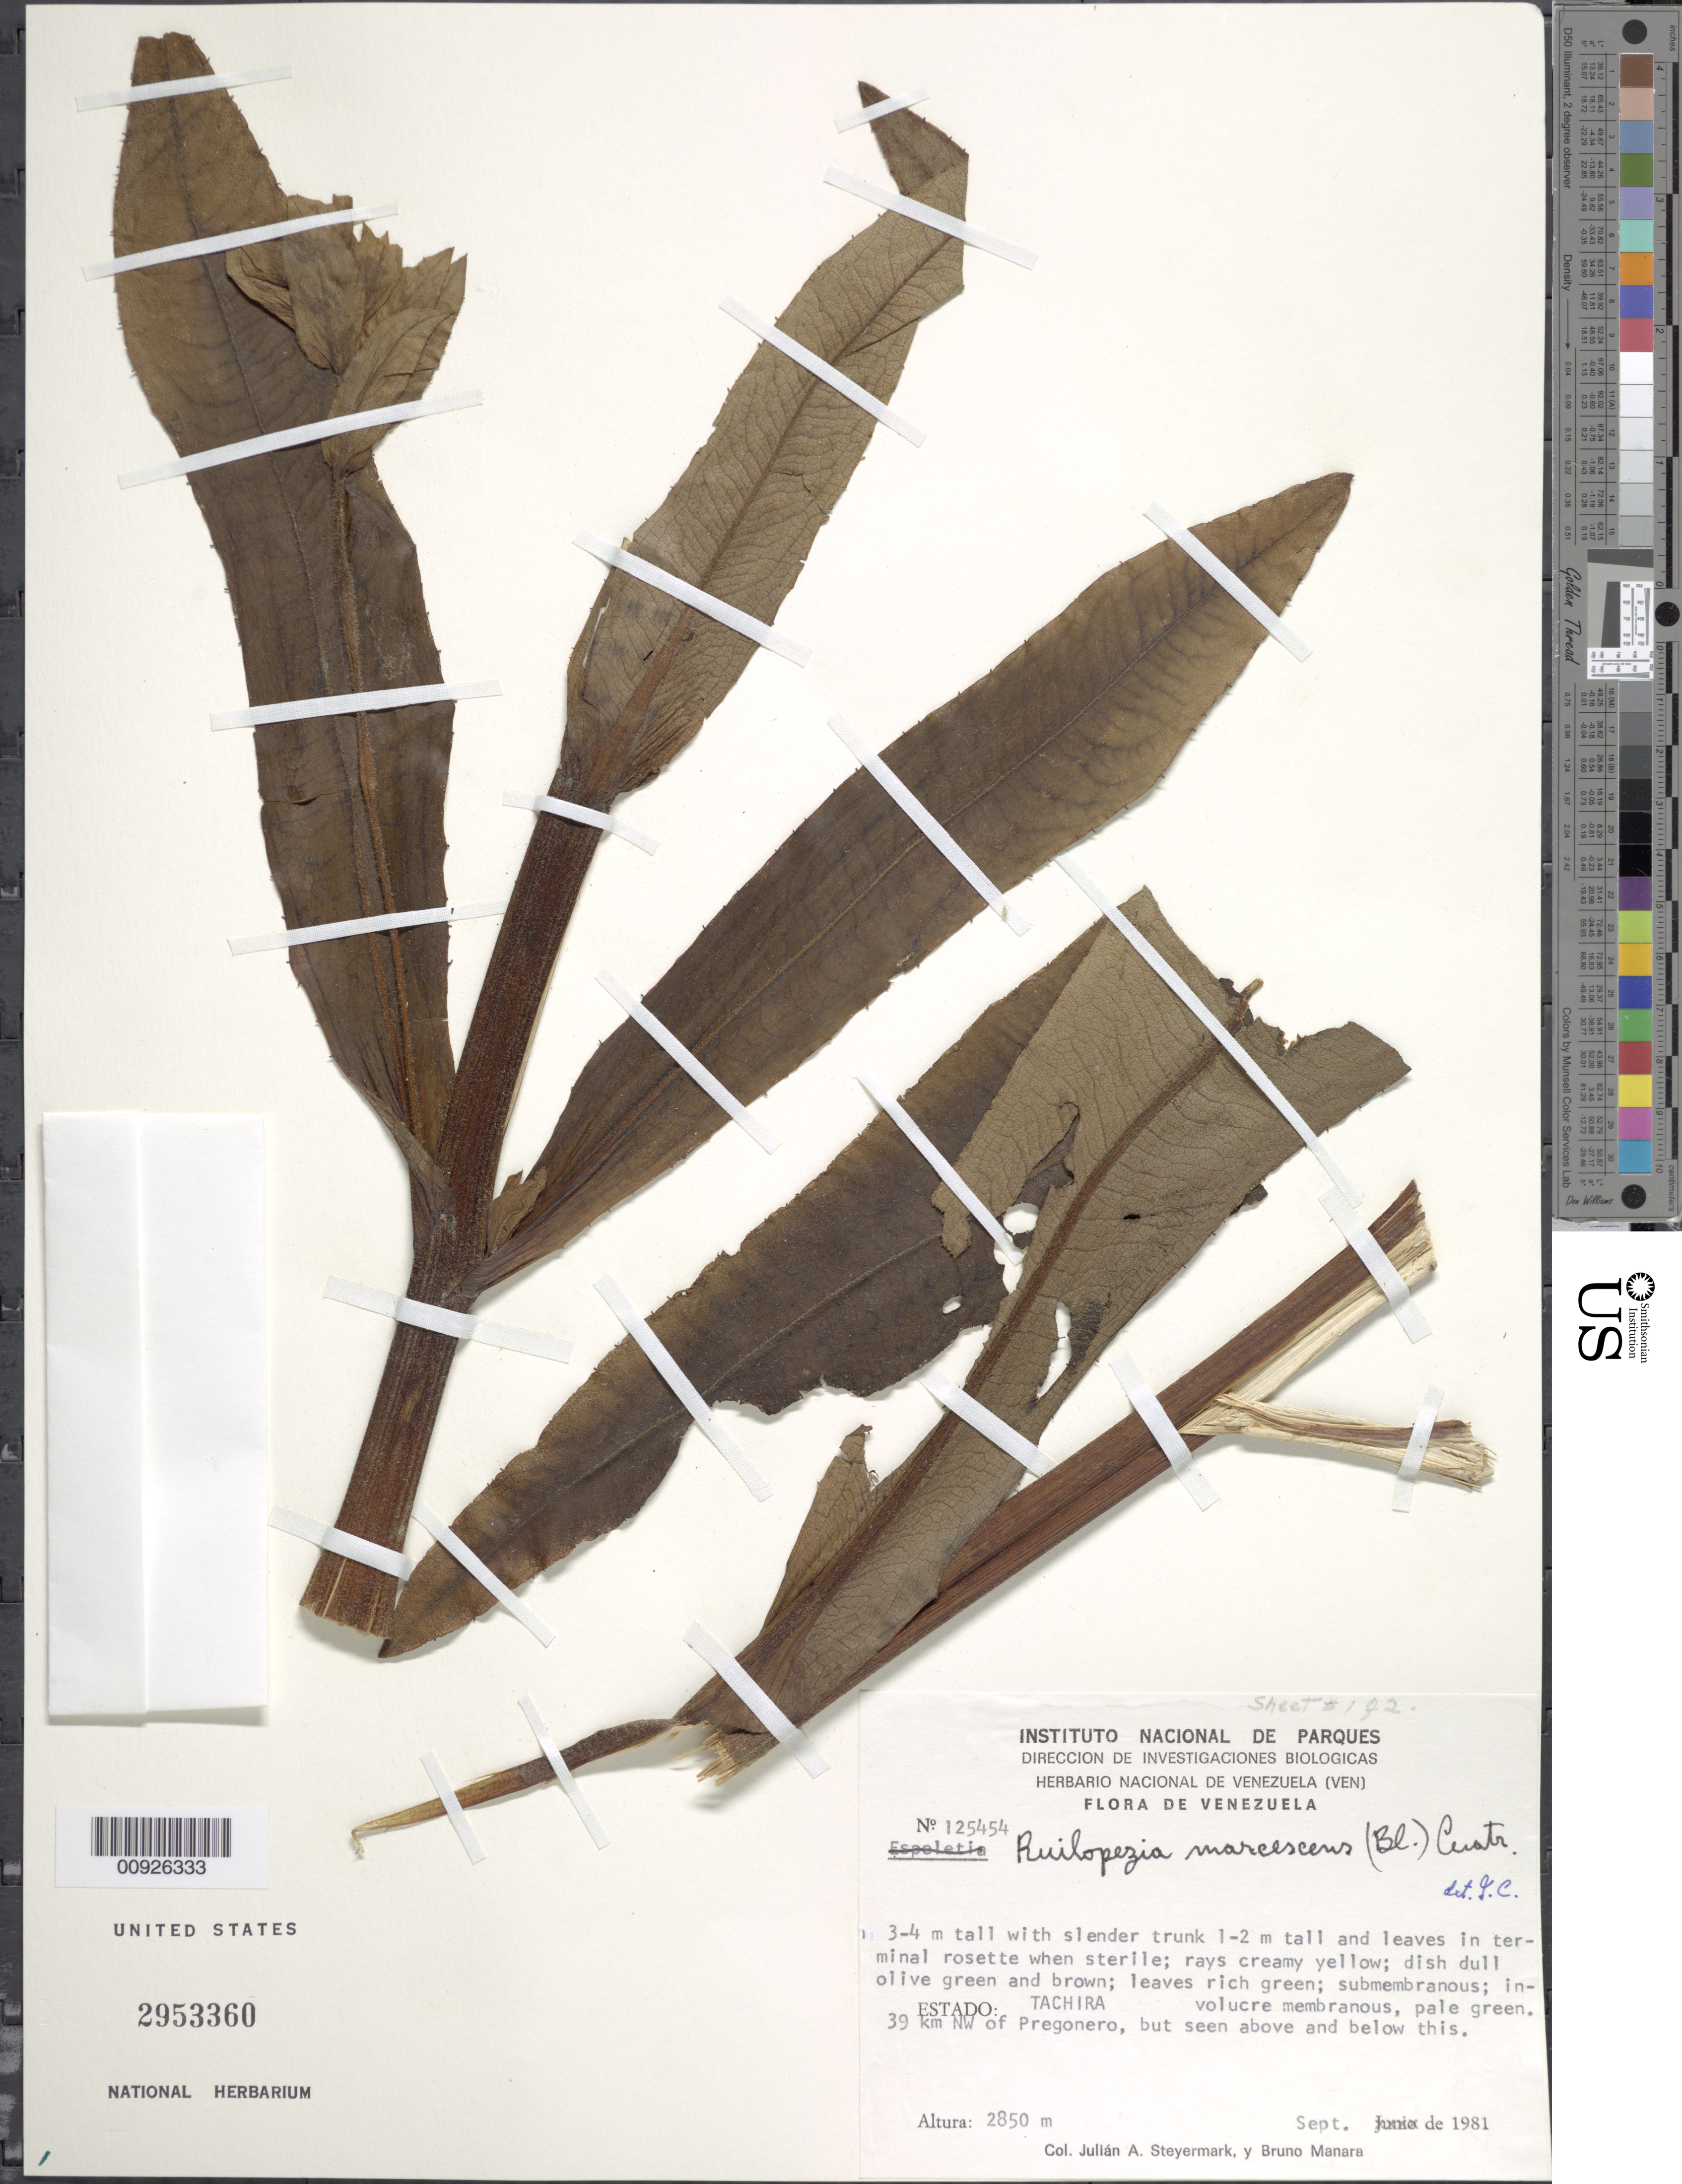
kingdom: Plantae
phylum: Tracheophyta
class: Magnoliopsida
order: Asterales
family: Asteraceae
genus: Ruilopezia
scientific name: Ruilopezia marcescens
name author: (S.F. Blake) Cuatrec.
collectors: J. Steyermark & B. Manara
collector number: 125454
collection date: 1981-09-01/1981-09-30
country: Venezuela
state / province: Táchira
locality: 39 km NW of Pregonero, but seen above and below this.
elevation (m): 2850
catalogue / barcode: US 2953360